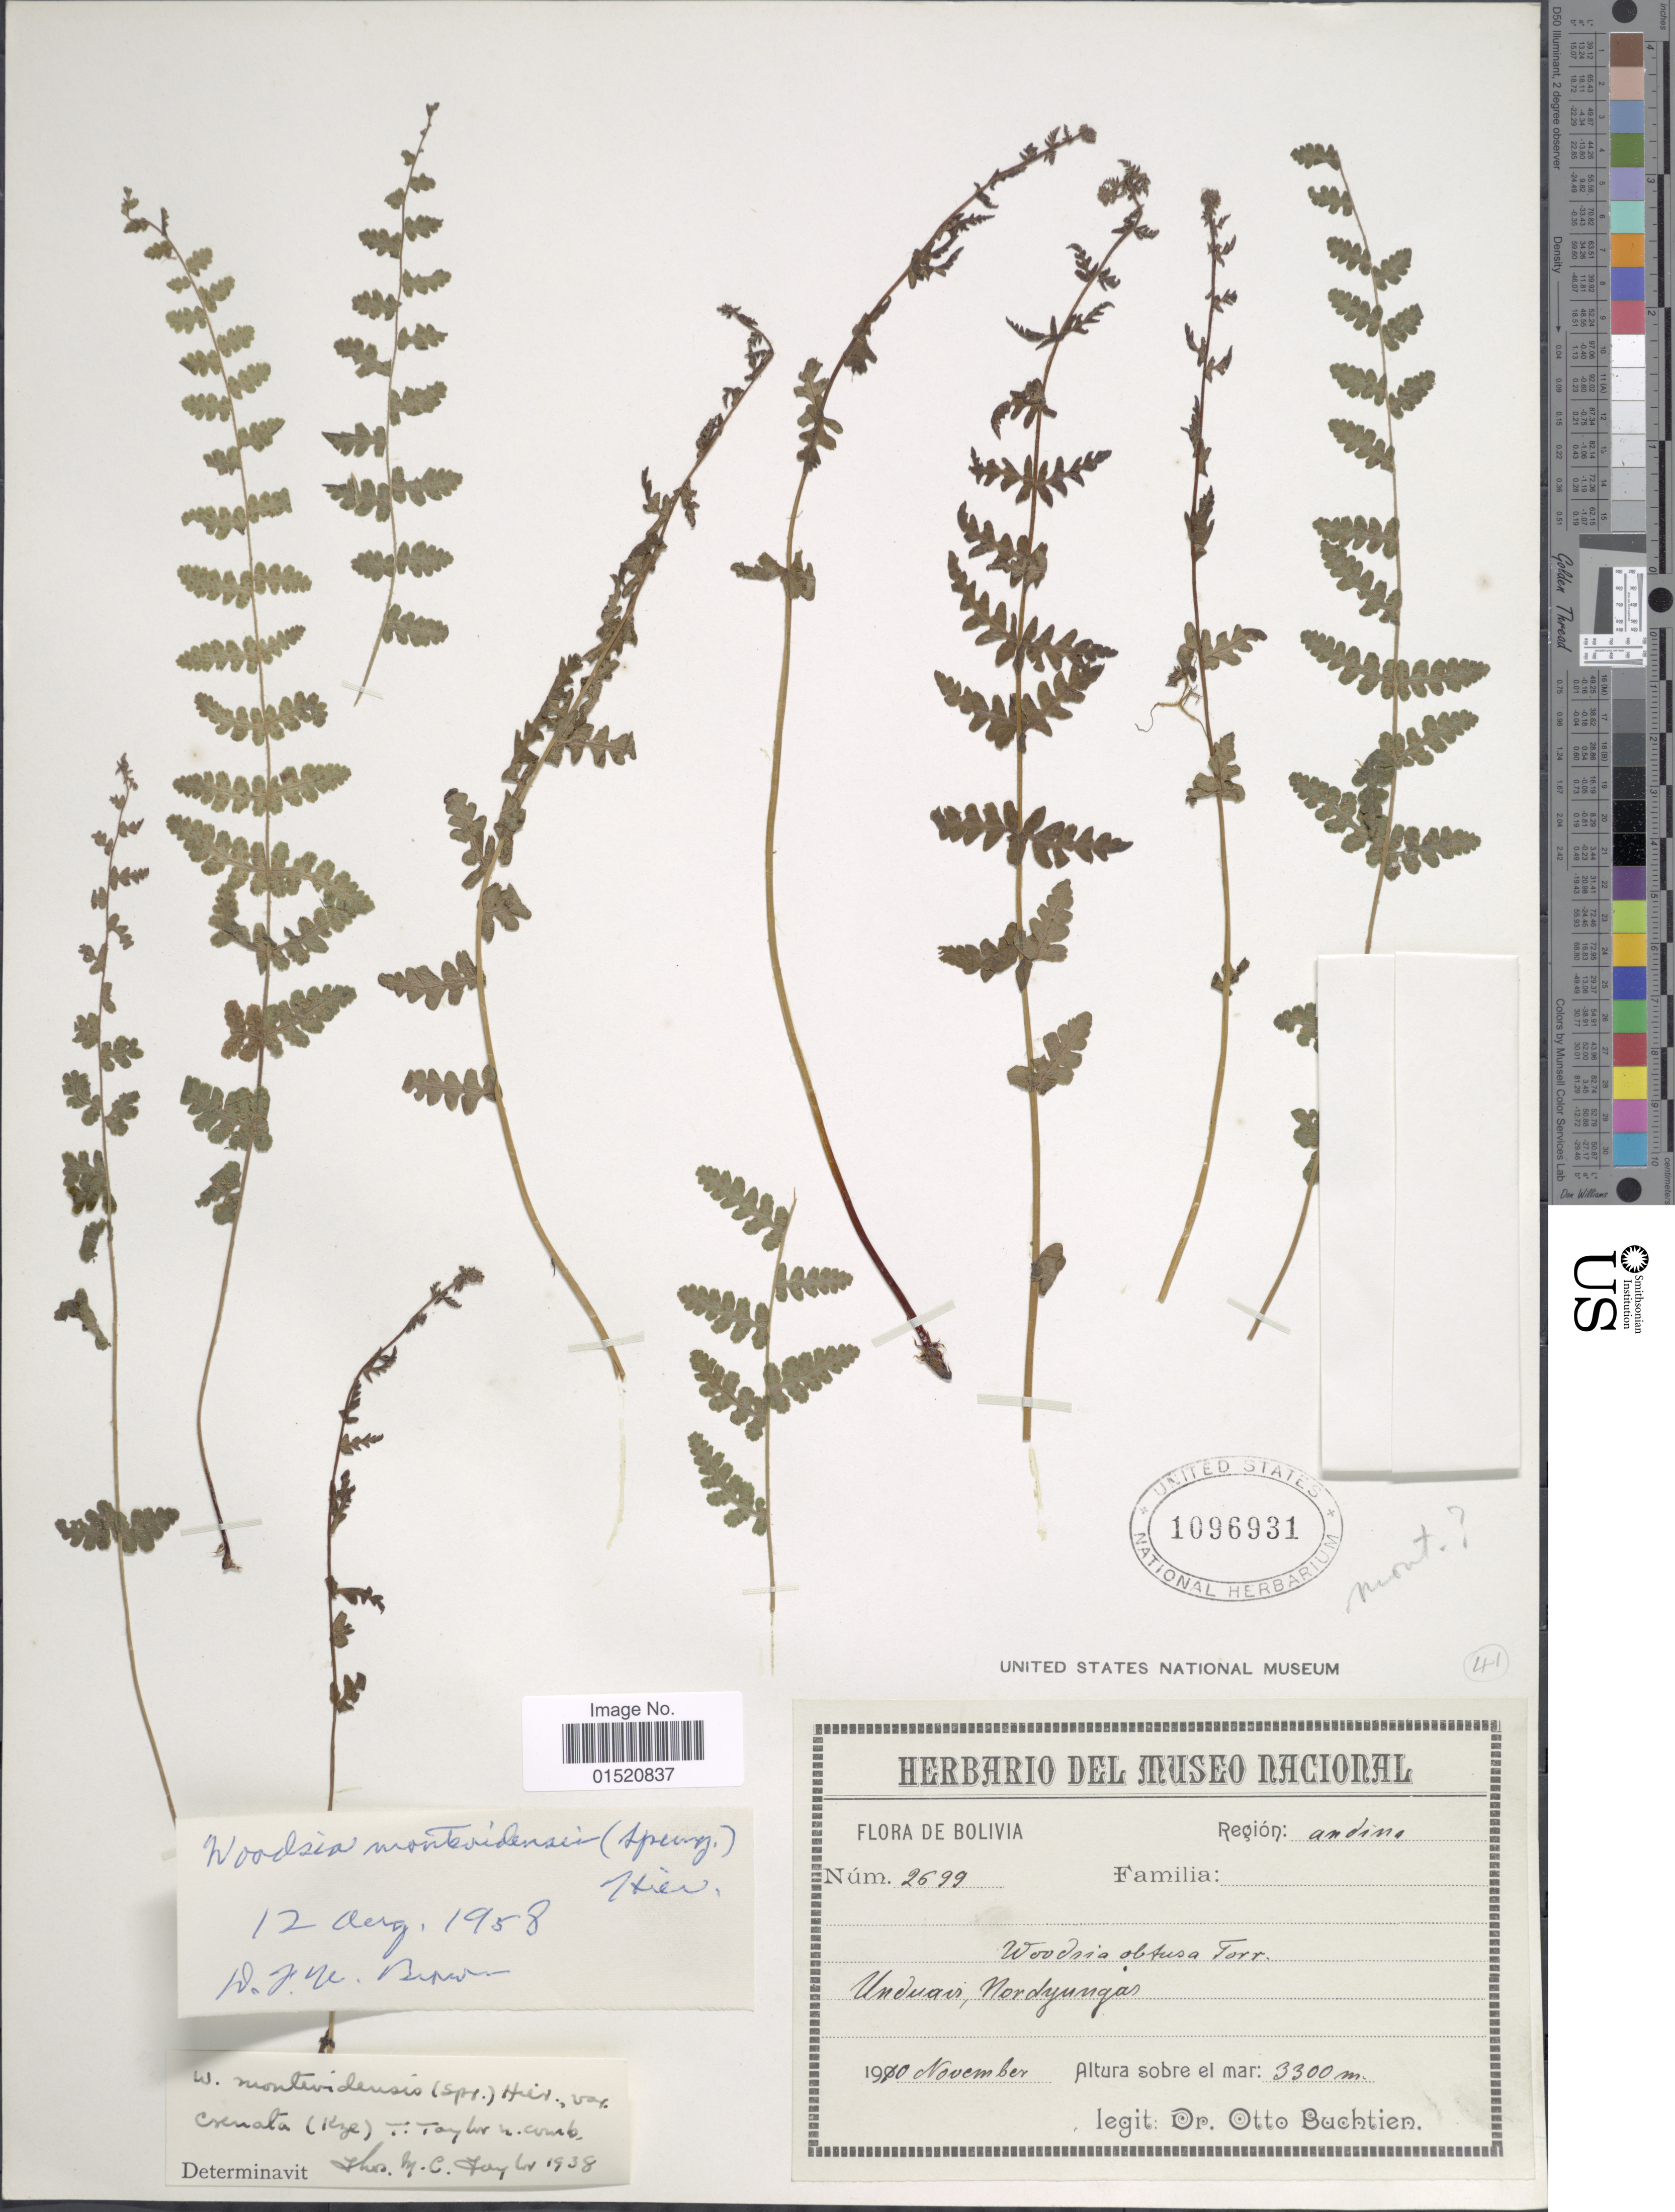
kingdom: Plantae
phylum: Tracheophyta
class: Polypodiopsida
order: Polypodiales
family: Woodsiaceae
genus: Woodsia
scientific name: Woodsia montevidensis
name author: (Spreng.) Hieron.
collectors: O. Buchtien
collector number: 2699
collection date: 1910-11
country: Bolivia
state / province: La Paz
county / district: Nor Yungas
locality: Unduavi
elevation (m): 3300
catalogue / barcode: US 1096931